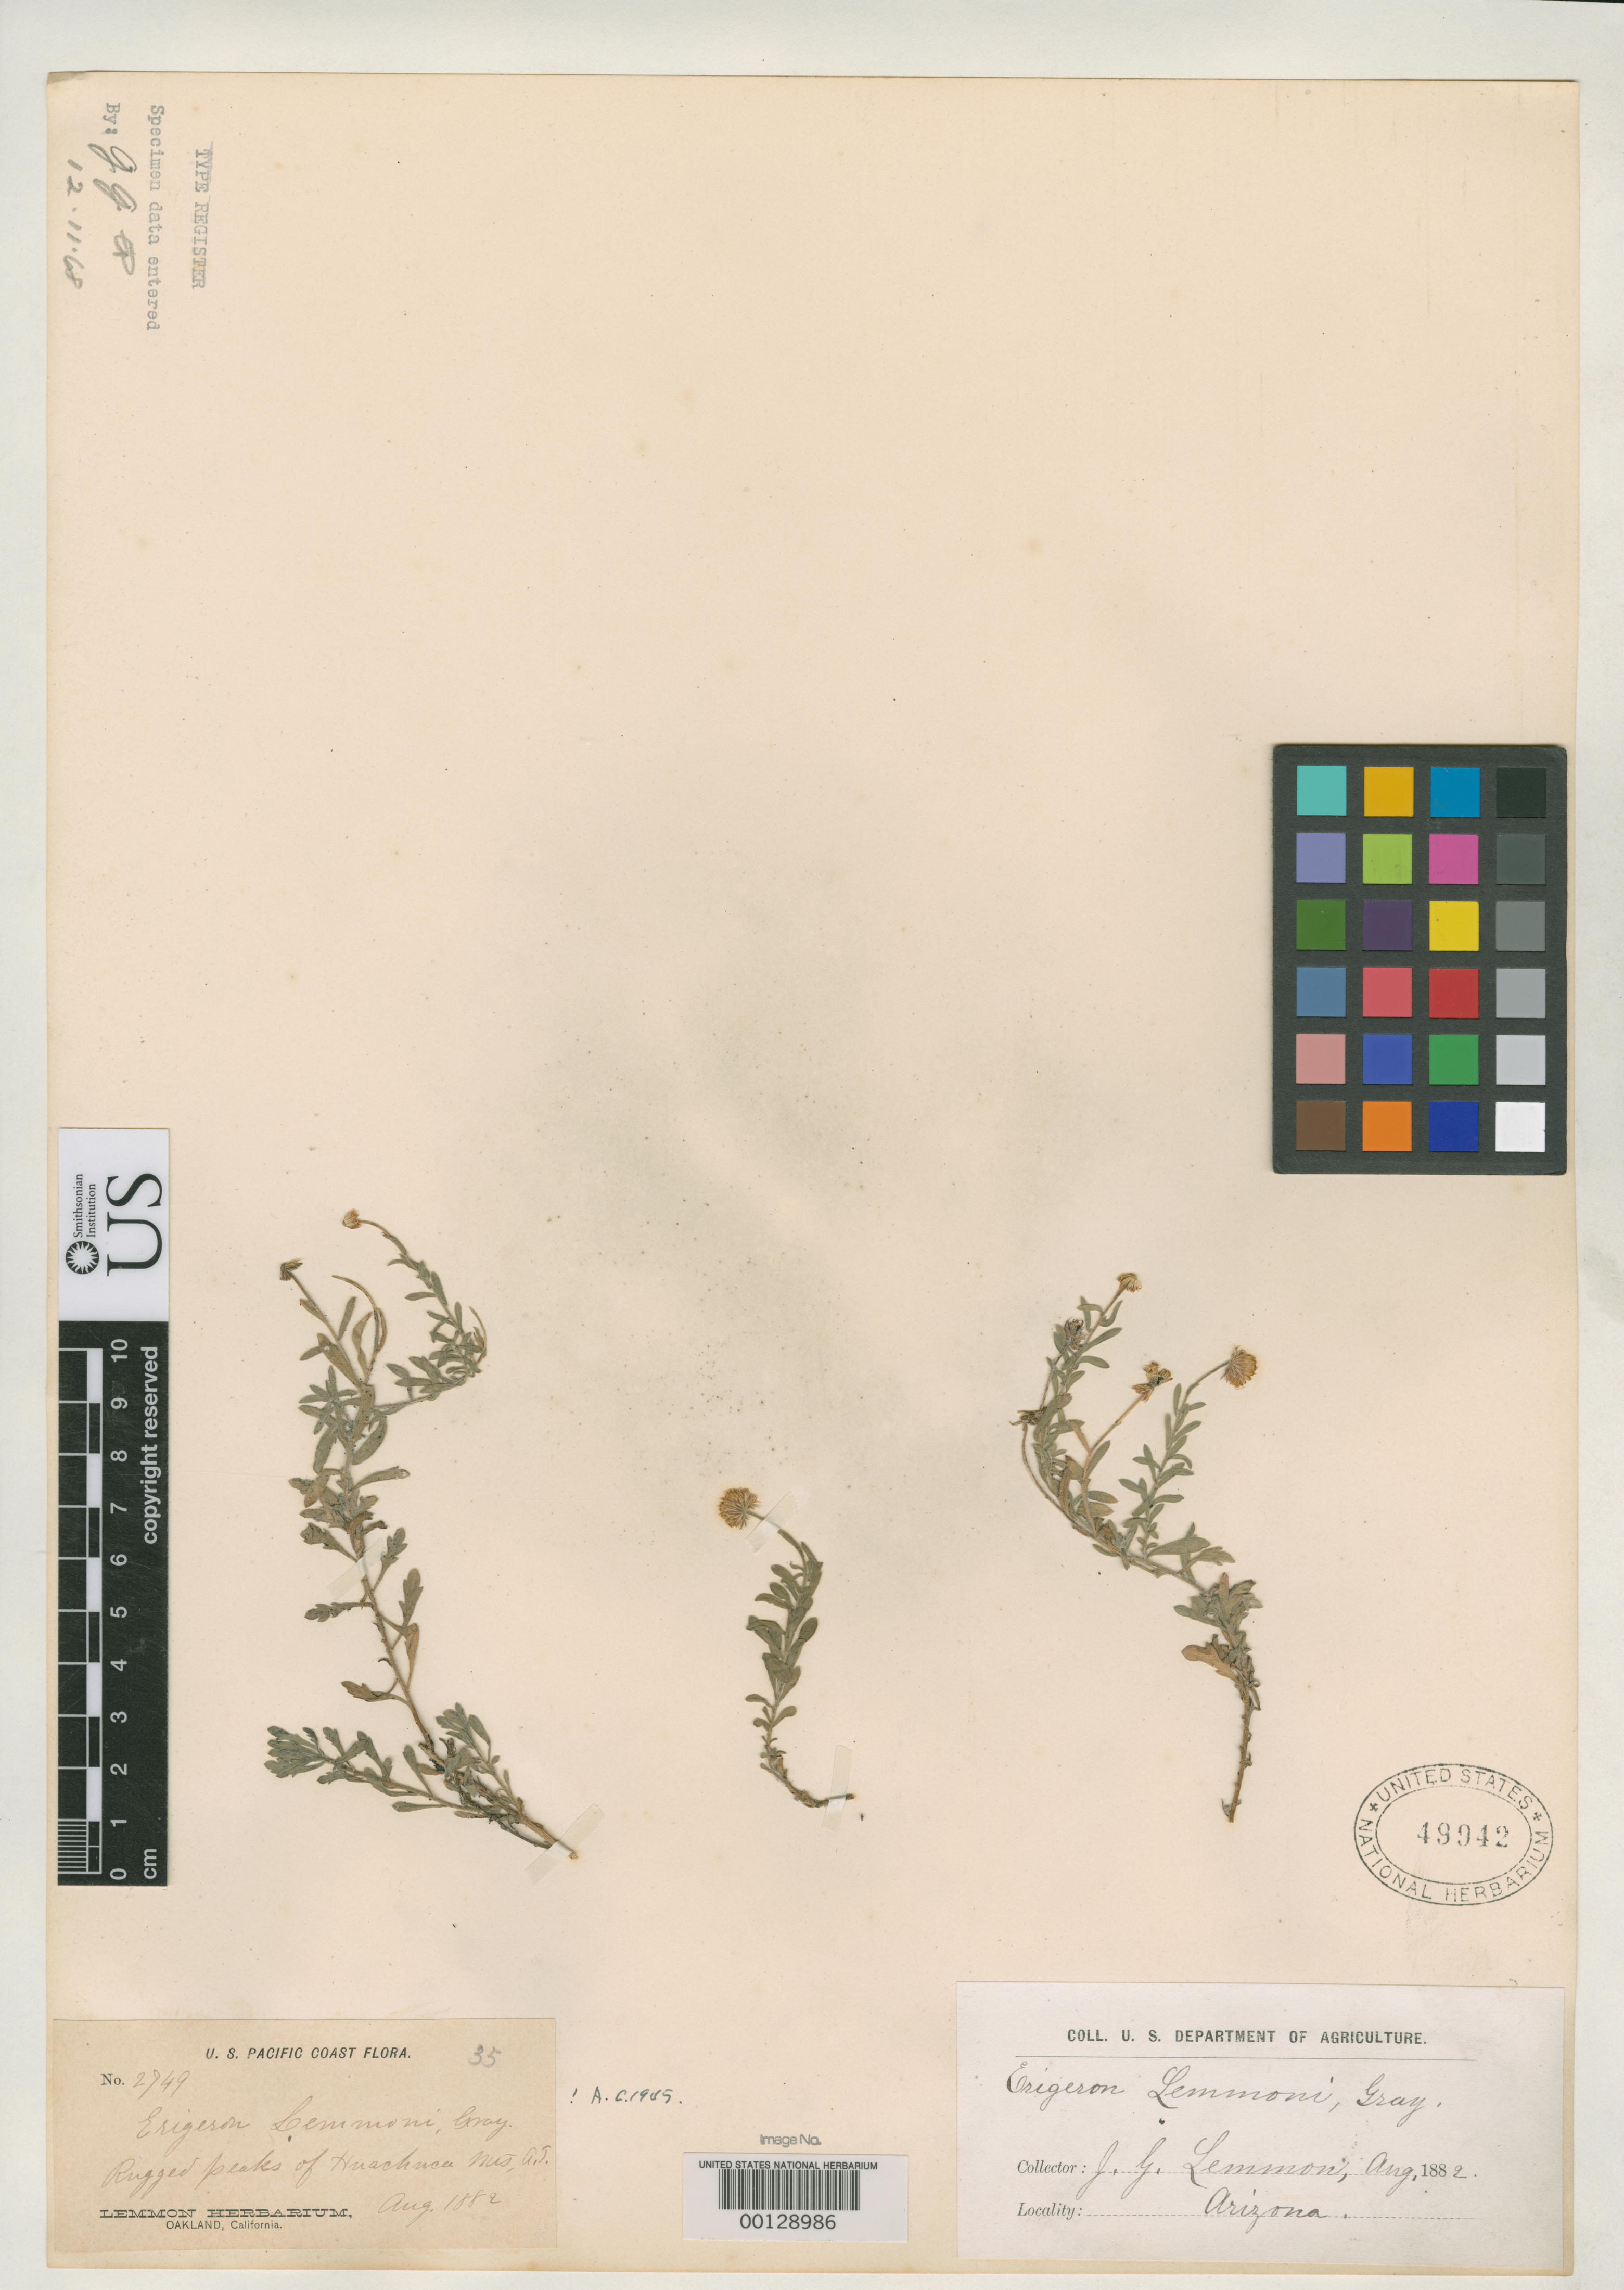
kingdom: Plantae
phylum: Tracheophyta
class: Magnoliopsida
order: Asterales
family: Asteraceae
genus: Erigeron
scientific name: Erigeron lemmonii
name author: A. Gray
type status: Type Collection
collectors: J. G. Lemmon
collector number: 2749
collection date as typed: Aug 1882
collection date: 1882-08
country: United States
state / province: Arizona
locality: Huachuca.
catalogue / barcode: US 49942